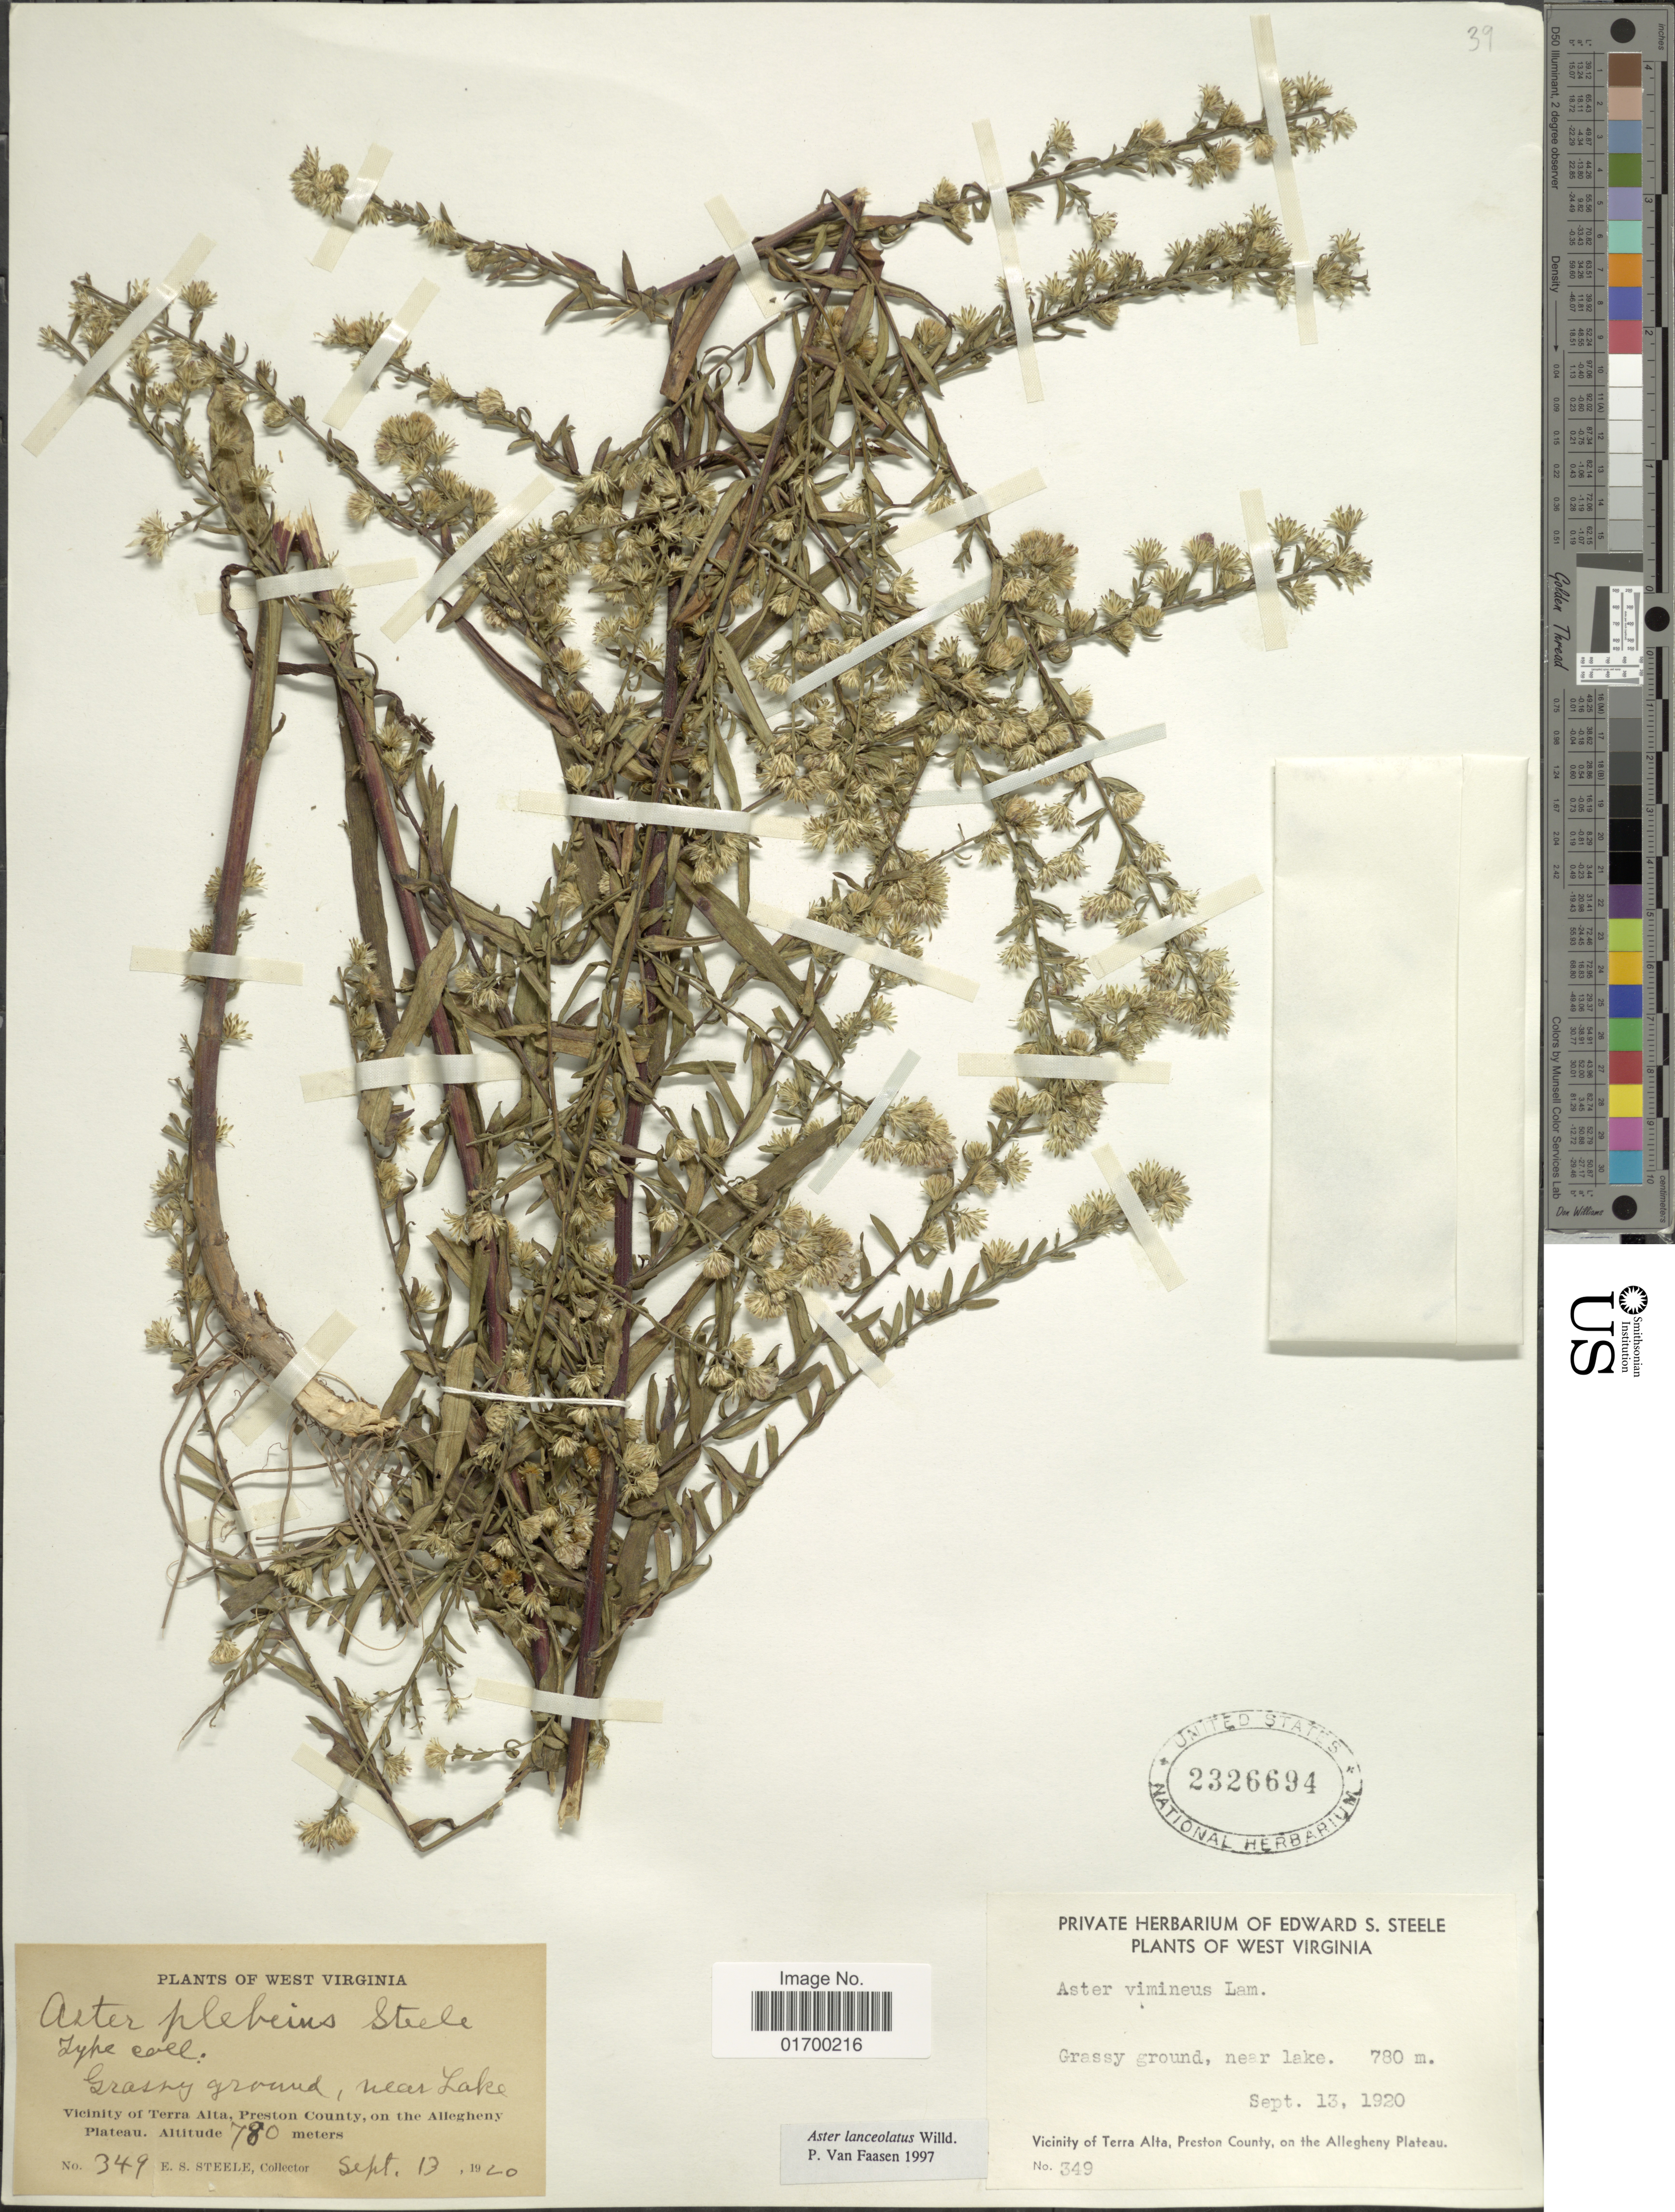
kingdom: Plantae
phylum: Tracheophyta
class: Magnoliopsida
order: Asterales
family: Asteraceae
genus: Symphyotrichum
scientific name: Symphyotrichum lanceolatum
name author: (Willd.) G.L. Nesom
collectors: E. Steele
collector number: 349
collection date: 1920-09-13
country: United States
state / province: West Virginia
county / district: Preston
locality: Near Lake, Vicinity of Terra Alta, Preston County, on the Allegheny Plateau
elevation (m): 780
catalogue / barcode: US 2326694